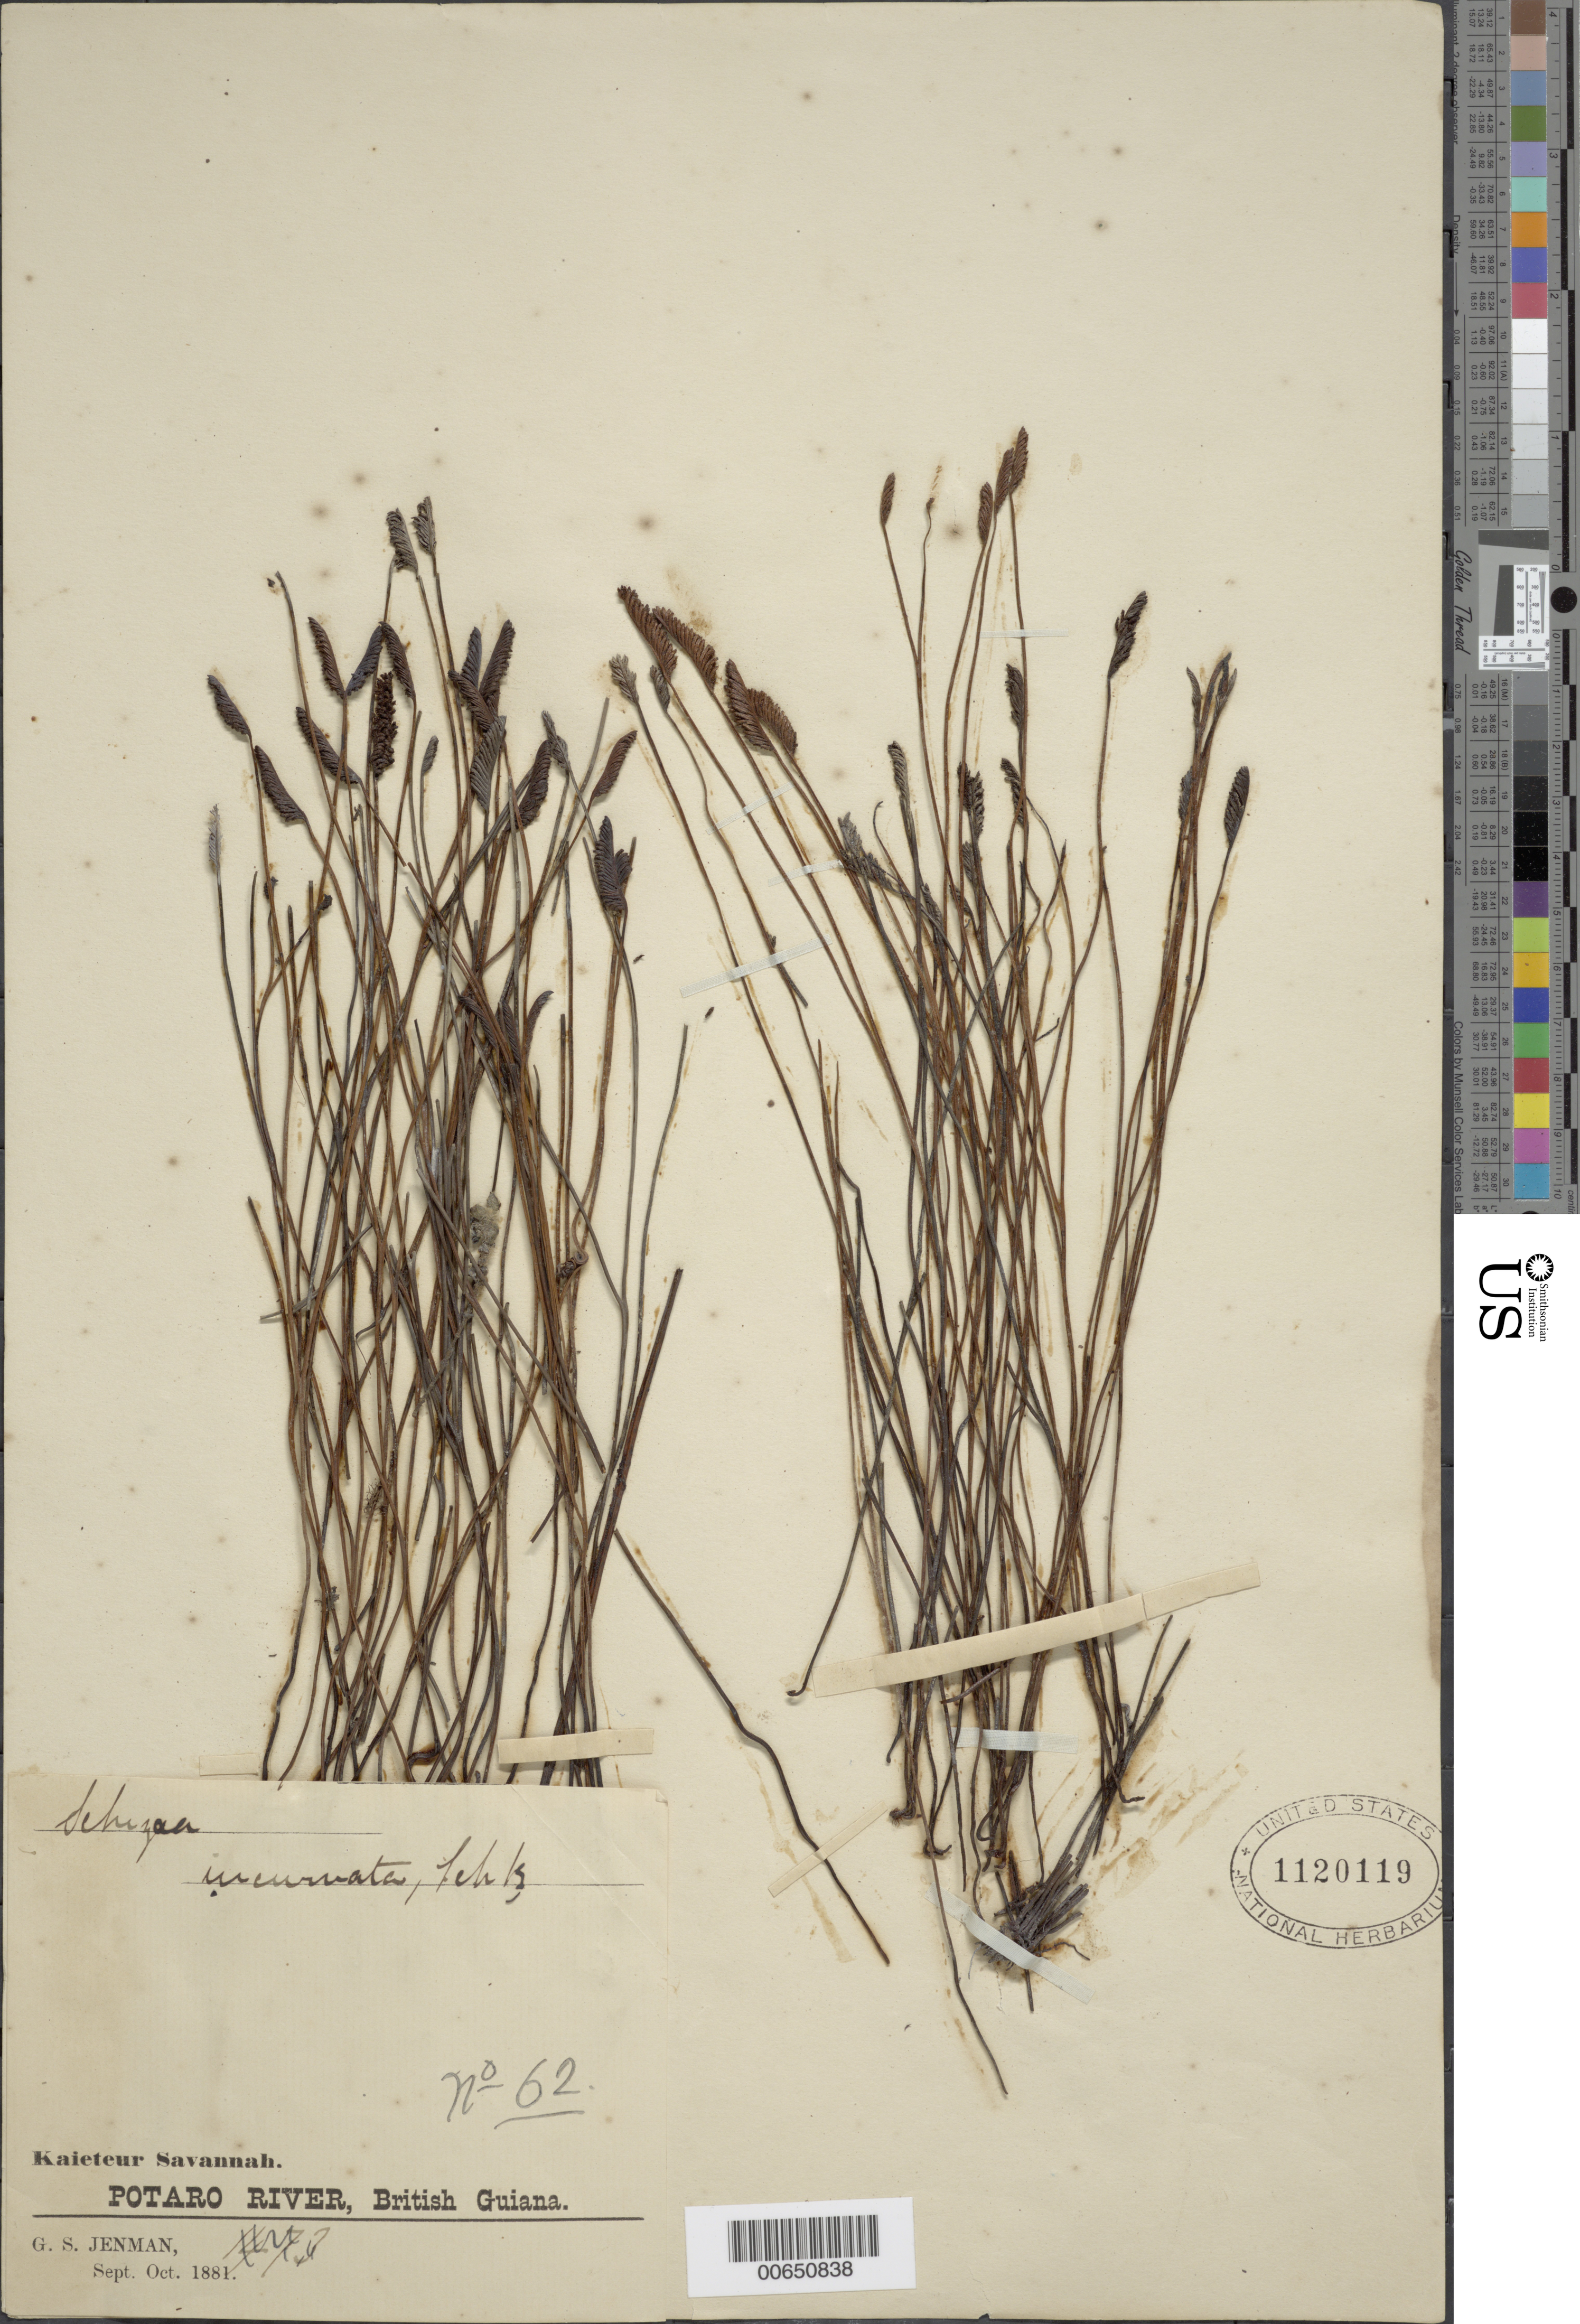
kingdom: Plantae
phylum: Tracheophyta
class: Polypodiopsida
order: Schizaeales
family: Schizaeaceae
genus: Schizaea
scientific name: Schizaea incurvata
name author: Schkuhr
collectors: G. S. Jenman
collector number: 62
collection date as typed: September 1881 to October 1881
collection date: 1881-09/1881-10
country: Guyana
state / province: Potaro-Siparuni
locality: Potaro River, Kaieteur plateau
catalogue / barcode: US 1120119